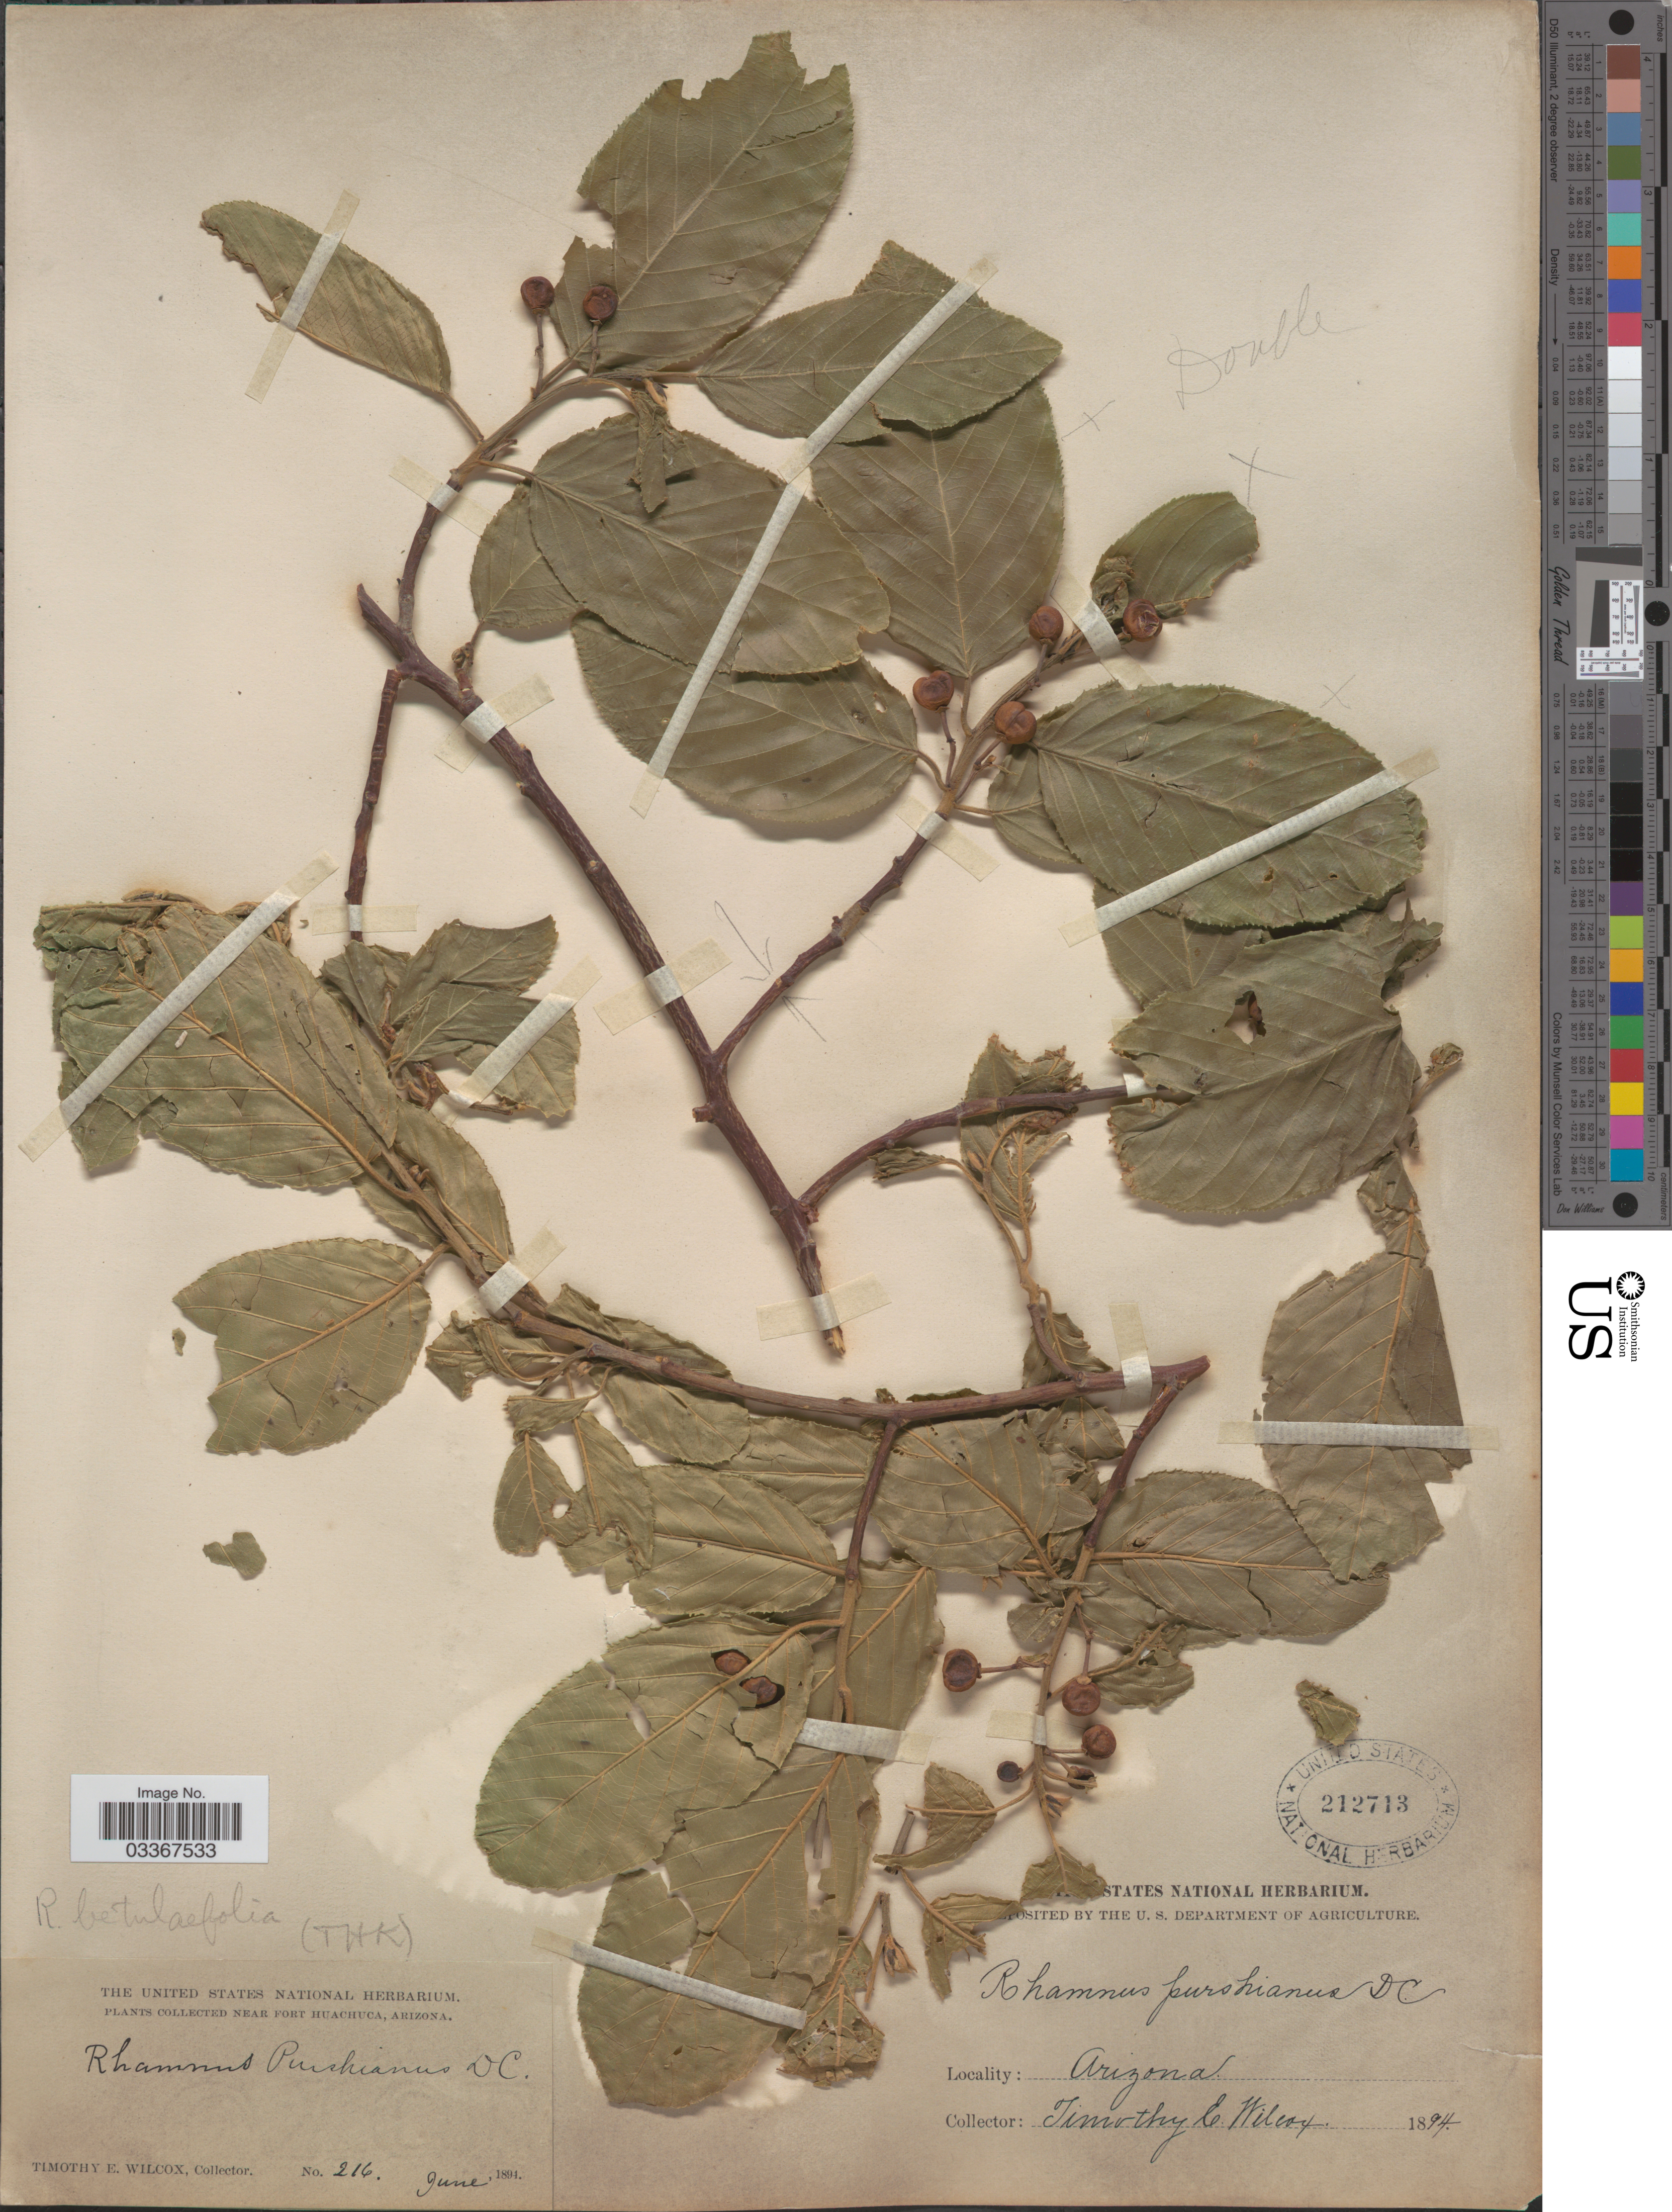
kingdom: Plantae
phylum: Tracheophyta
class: Magnoliopsida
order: Rosales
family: Rhamnaceae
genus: Frangula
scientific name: Frangula betulifolia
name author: (Greene) Grubov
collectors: T. E. Wilcox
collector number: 216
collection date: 1894-06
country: United States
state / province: Arizona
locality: Near Fort Huachuca.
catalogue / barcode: US 212713